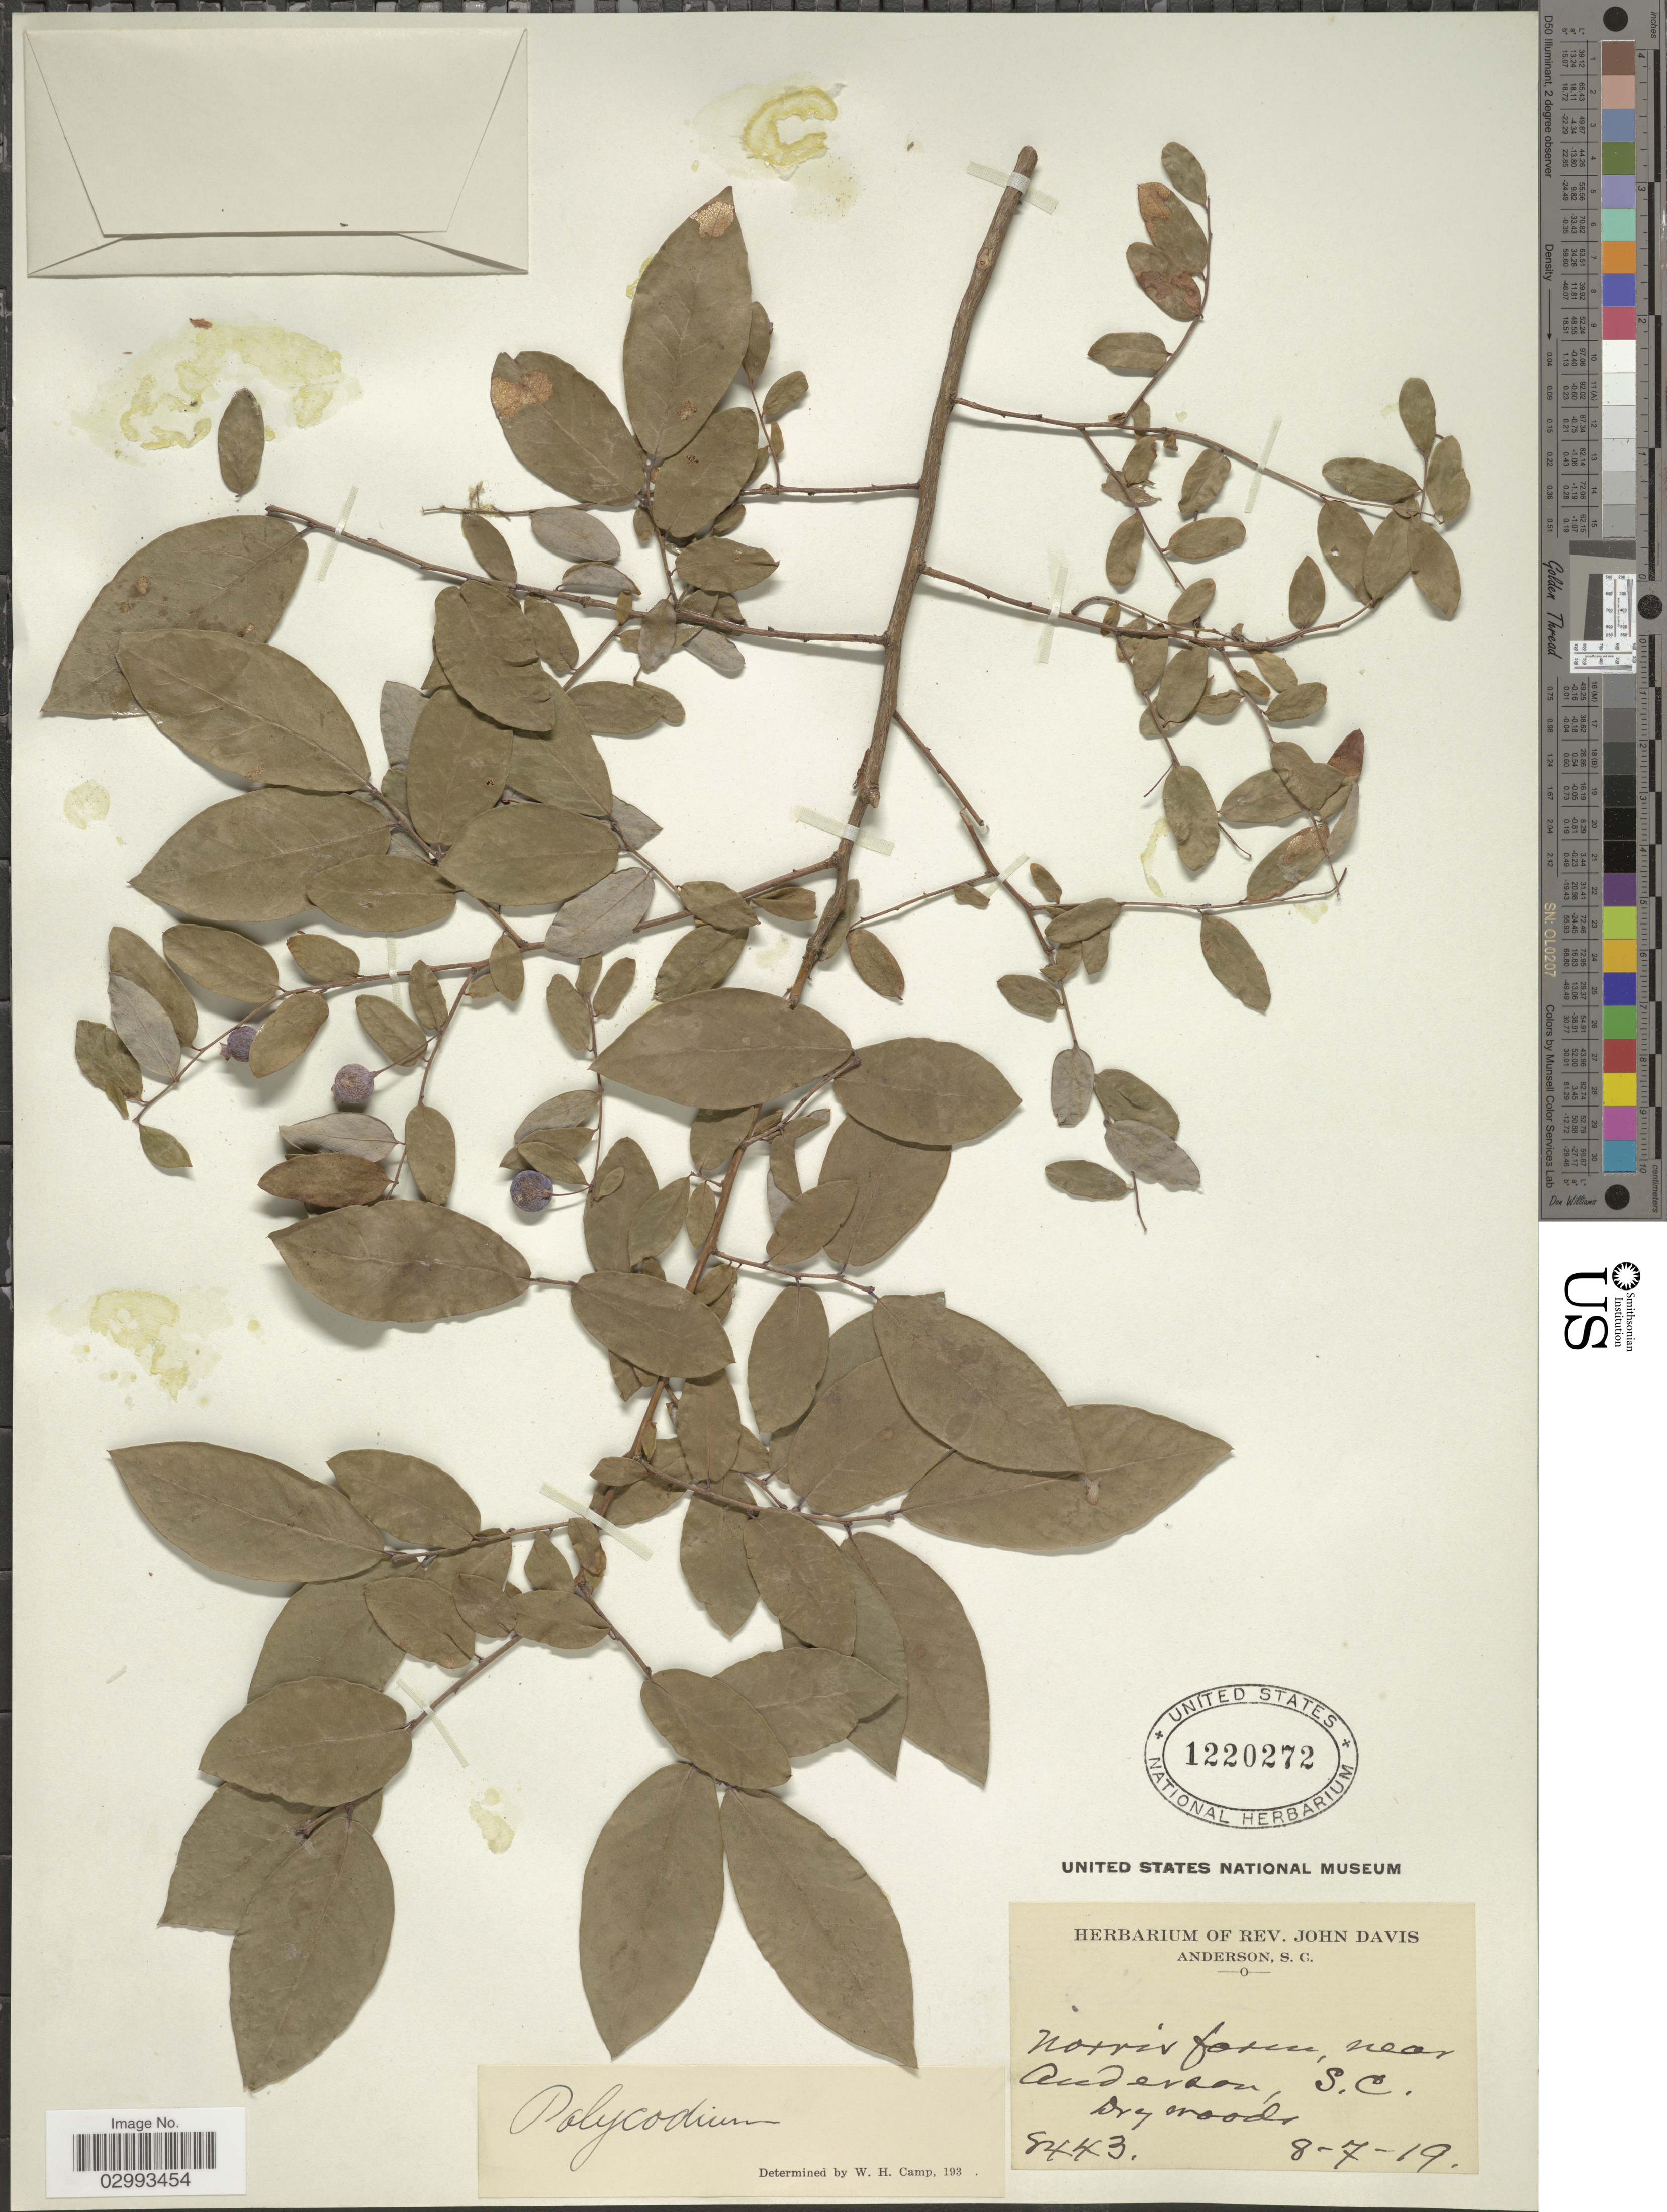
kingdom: Plantae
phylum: Tracheophyta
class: Magnoliopsida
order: Ericales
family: Ericaceae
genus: Polycodium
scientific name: Polycodium sp.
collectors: ex herb. Rev. John Davis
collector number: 8443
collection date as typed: Transcribed d/m/y: 7/8/19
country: United States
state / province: South Carolina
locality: Anderson.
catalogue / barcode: US 1220272